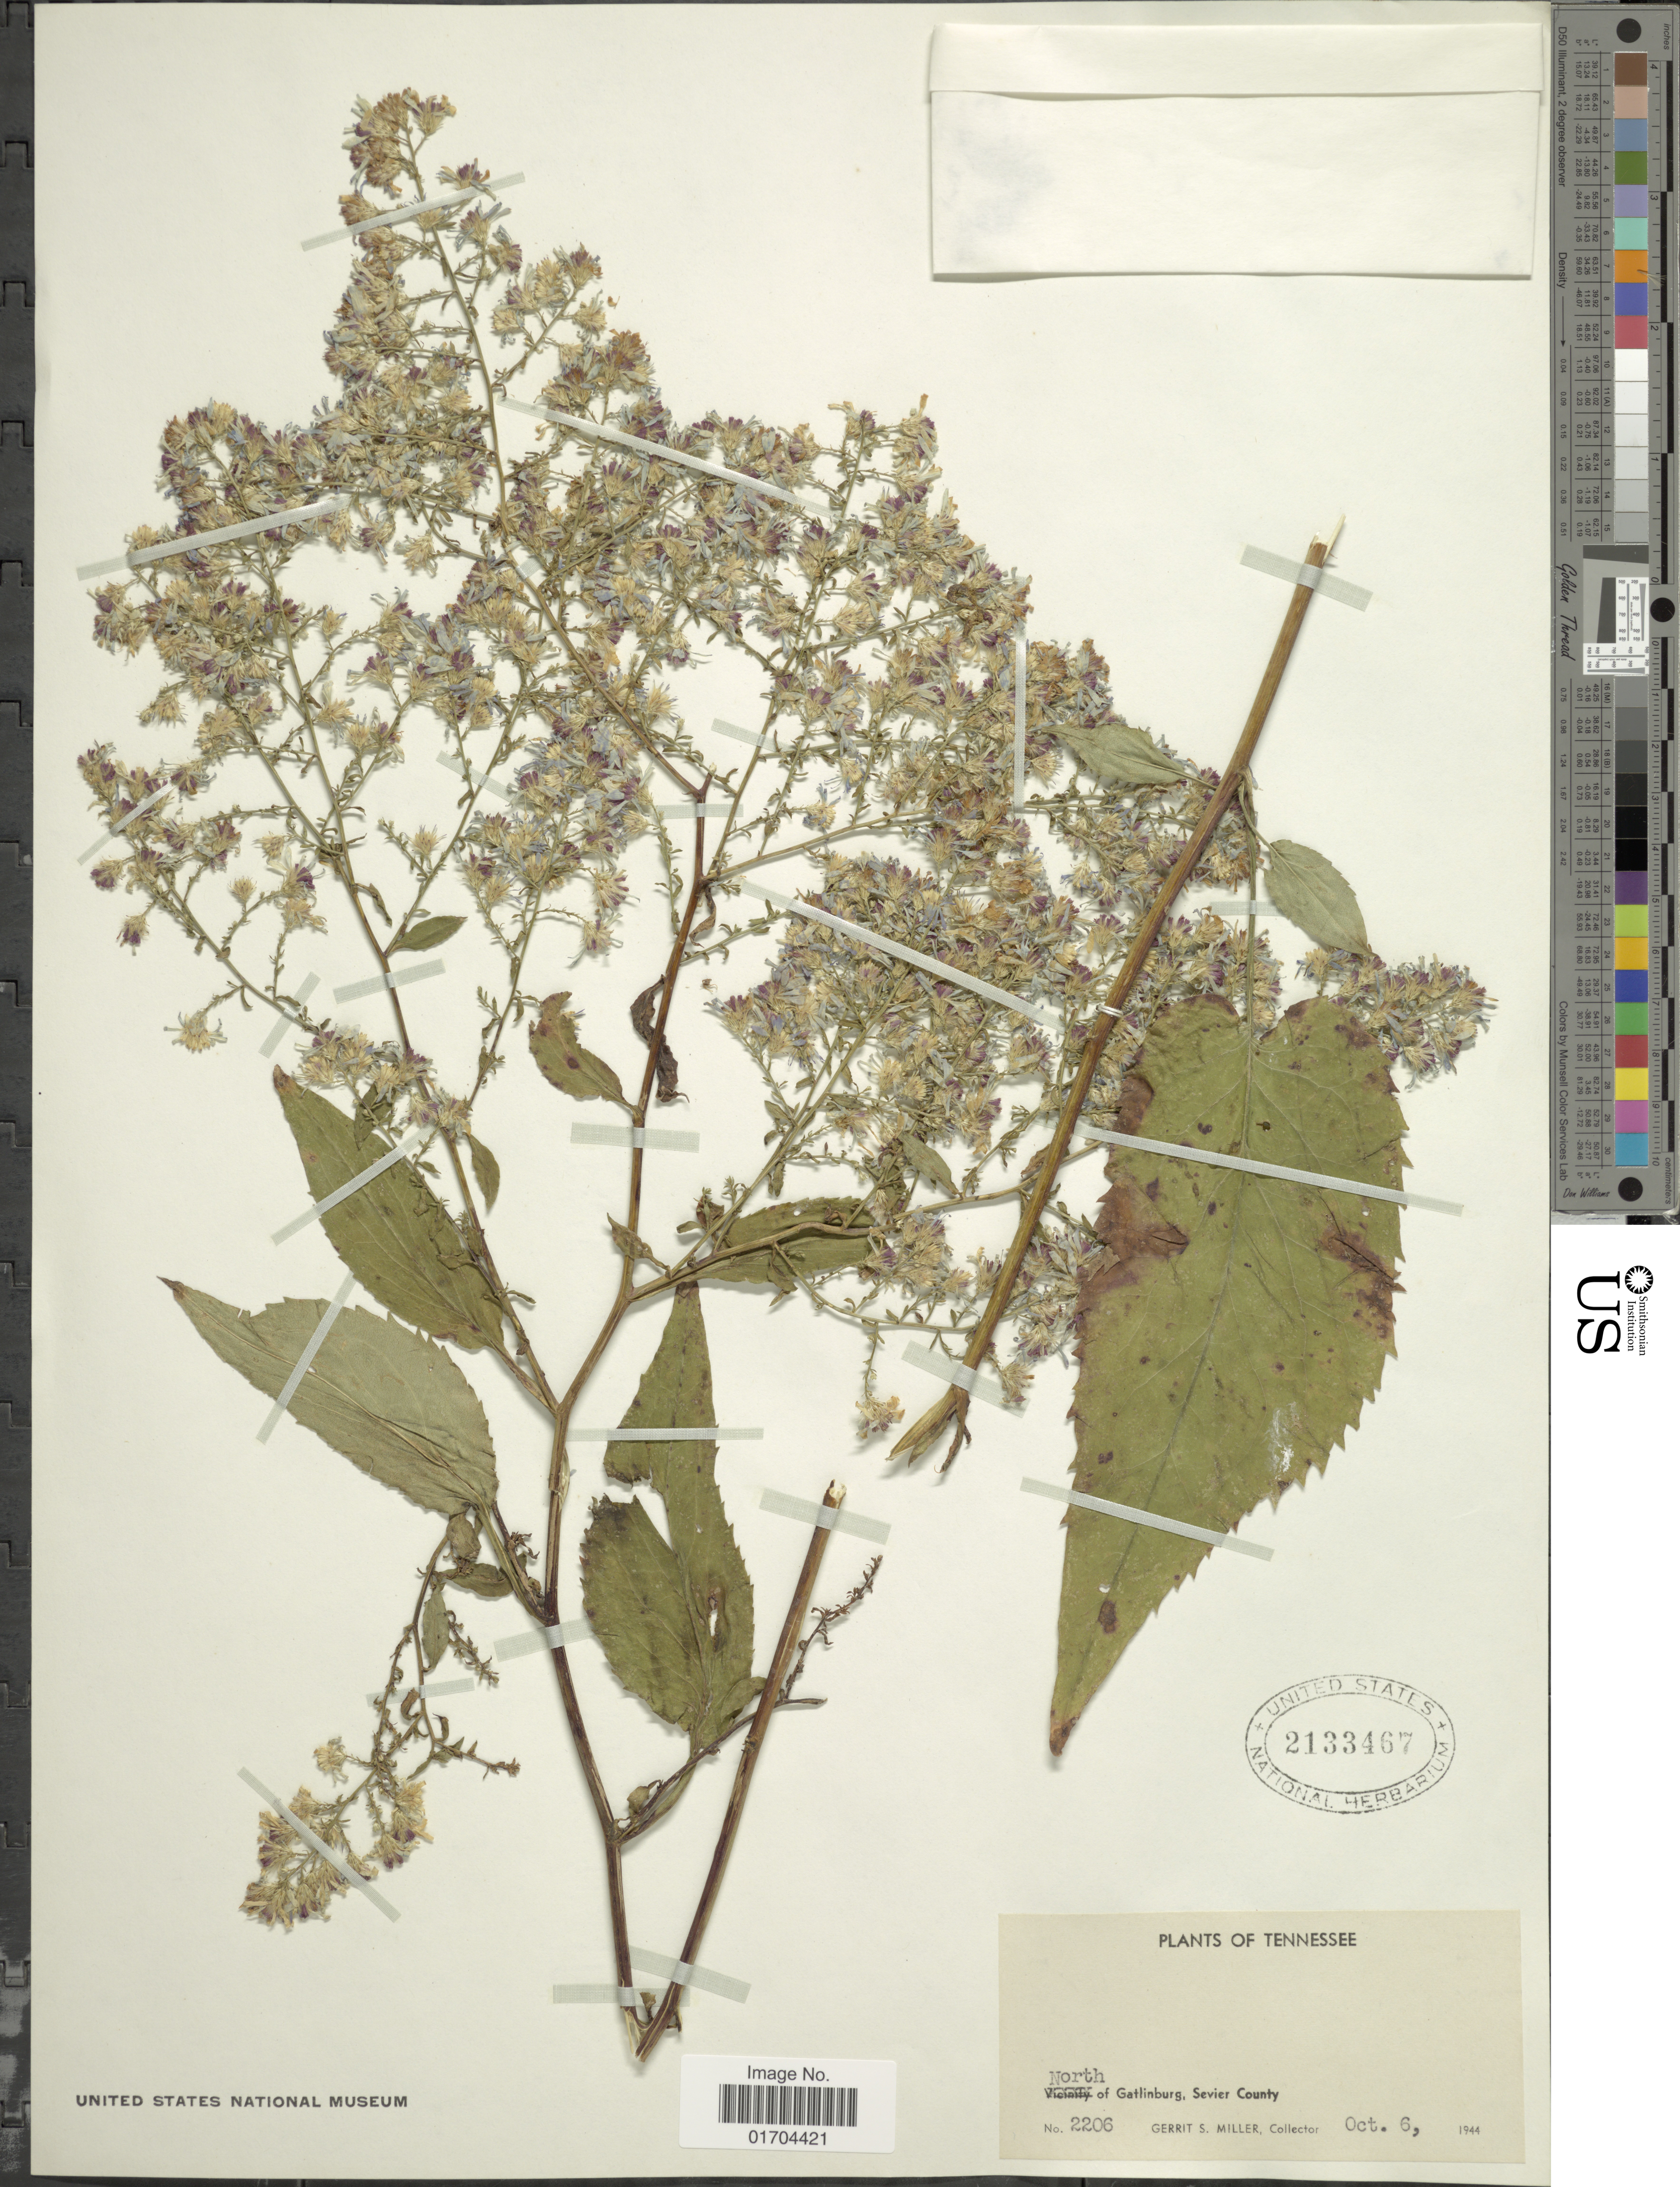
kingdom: Plantae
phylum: Tracheophyta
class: Magnoliopsida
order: Asterales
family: Asteraceae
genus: Symphyotrichum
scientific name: Symphyotrichum sp.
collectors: G. S. Miller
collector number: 2206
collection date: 1944-10-06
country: United States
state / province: Tennessee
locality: North of Gatlinburg,Sevier County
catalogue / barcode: US 2133467